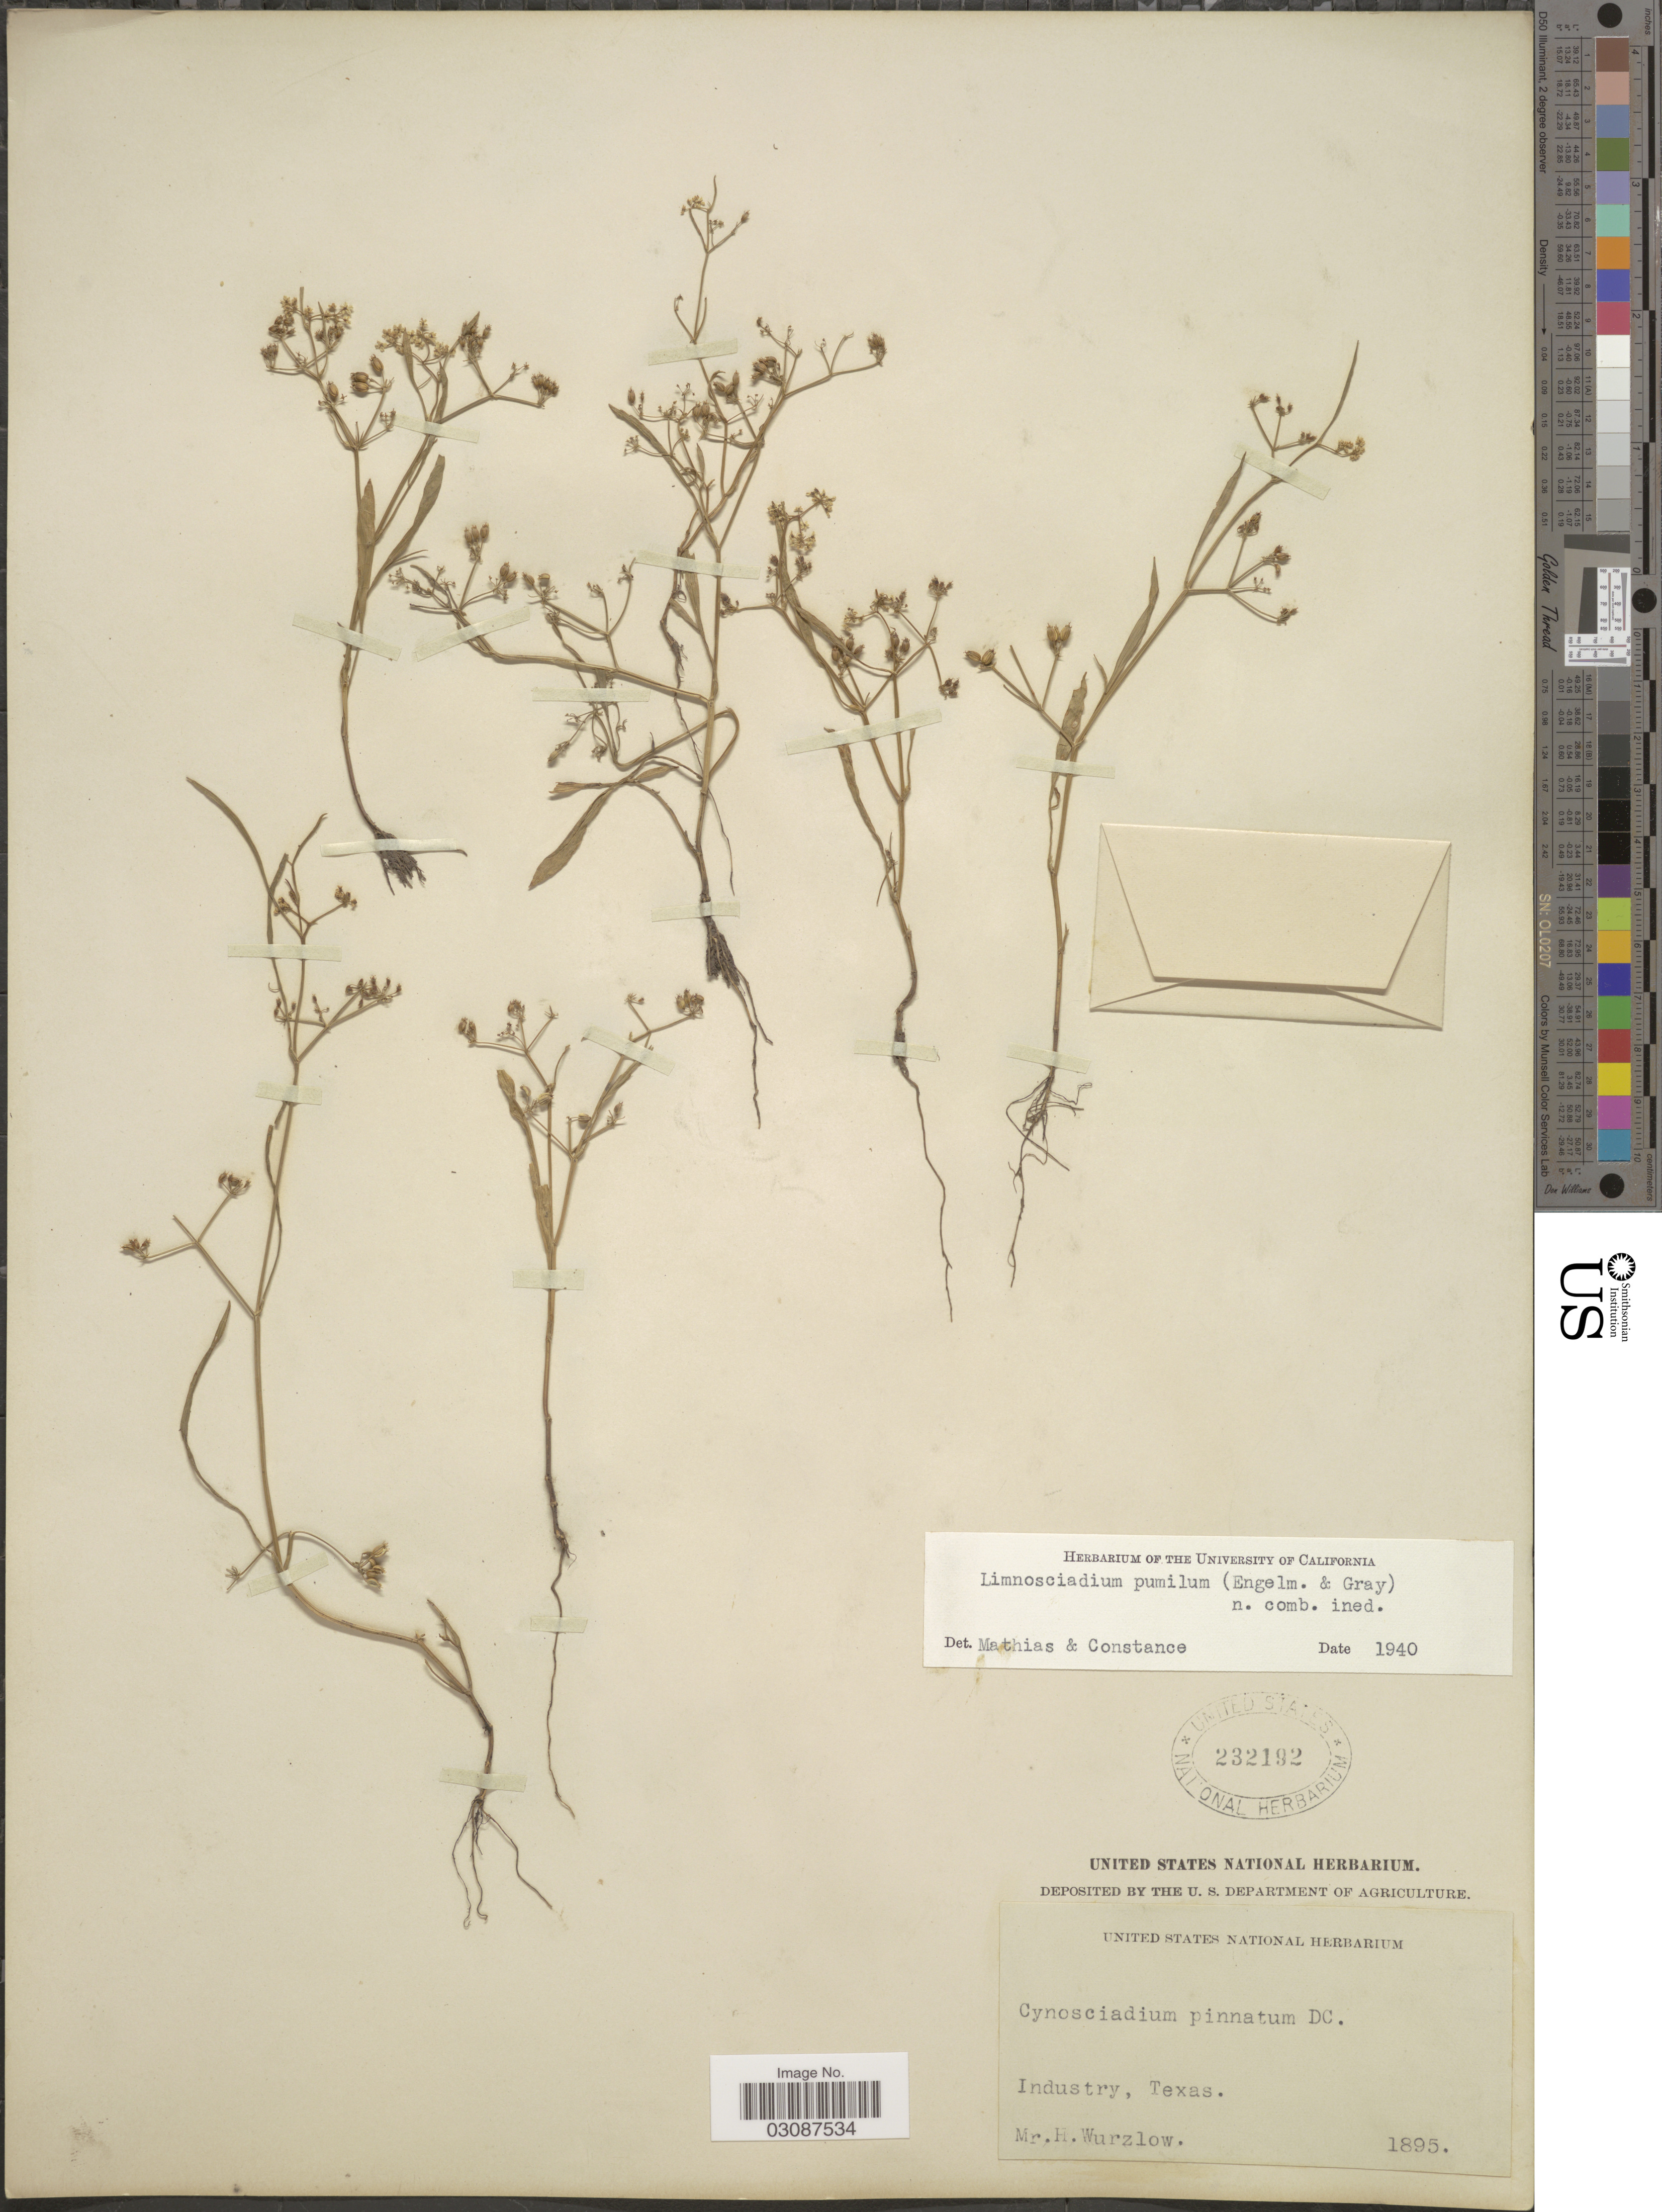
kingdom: Plantae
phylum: Tracheophyta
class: Magnoliopsida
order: Apiales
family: Apiaceae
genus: Limnosciadium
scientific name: Limnosciadium pumilum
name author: (Engelm. & A. Gray) Mathias & Constance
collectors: H. Wurzlow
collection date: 1895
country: United States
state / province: Texas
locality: Industry.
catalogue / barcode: US 232192